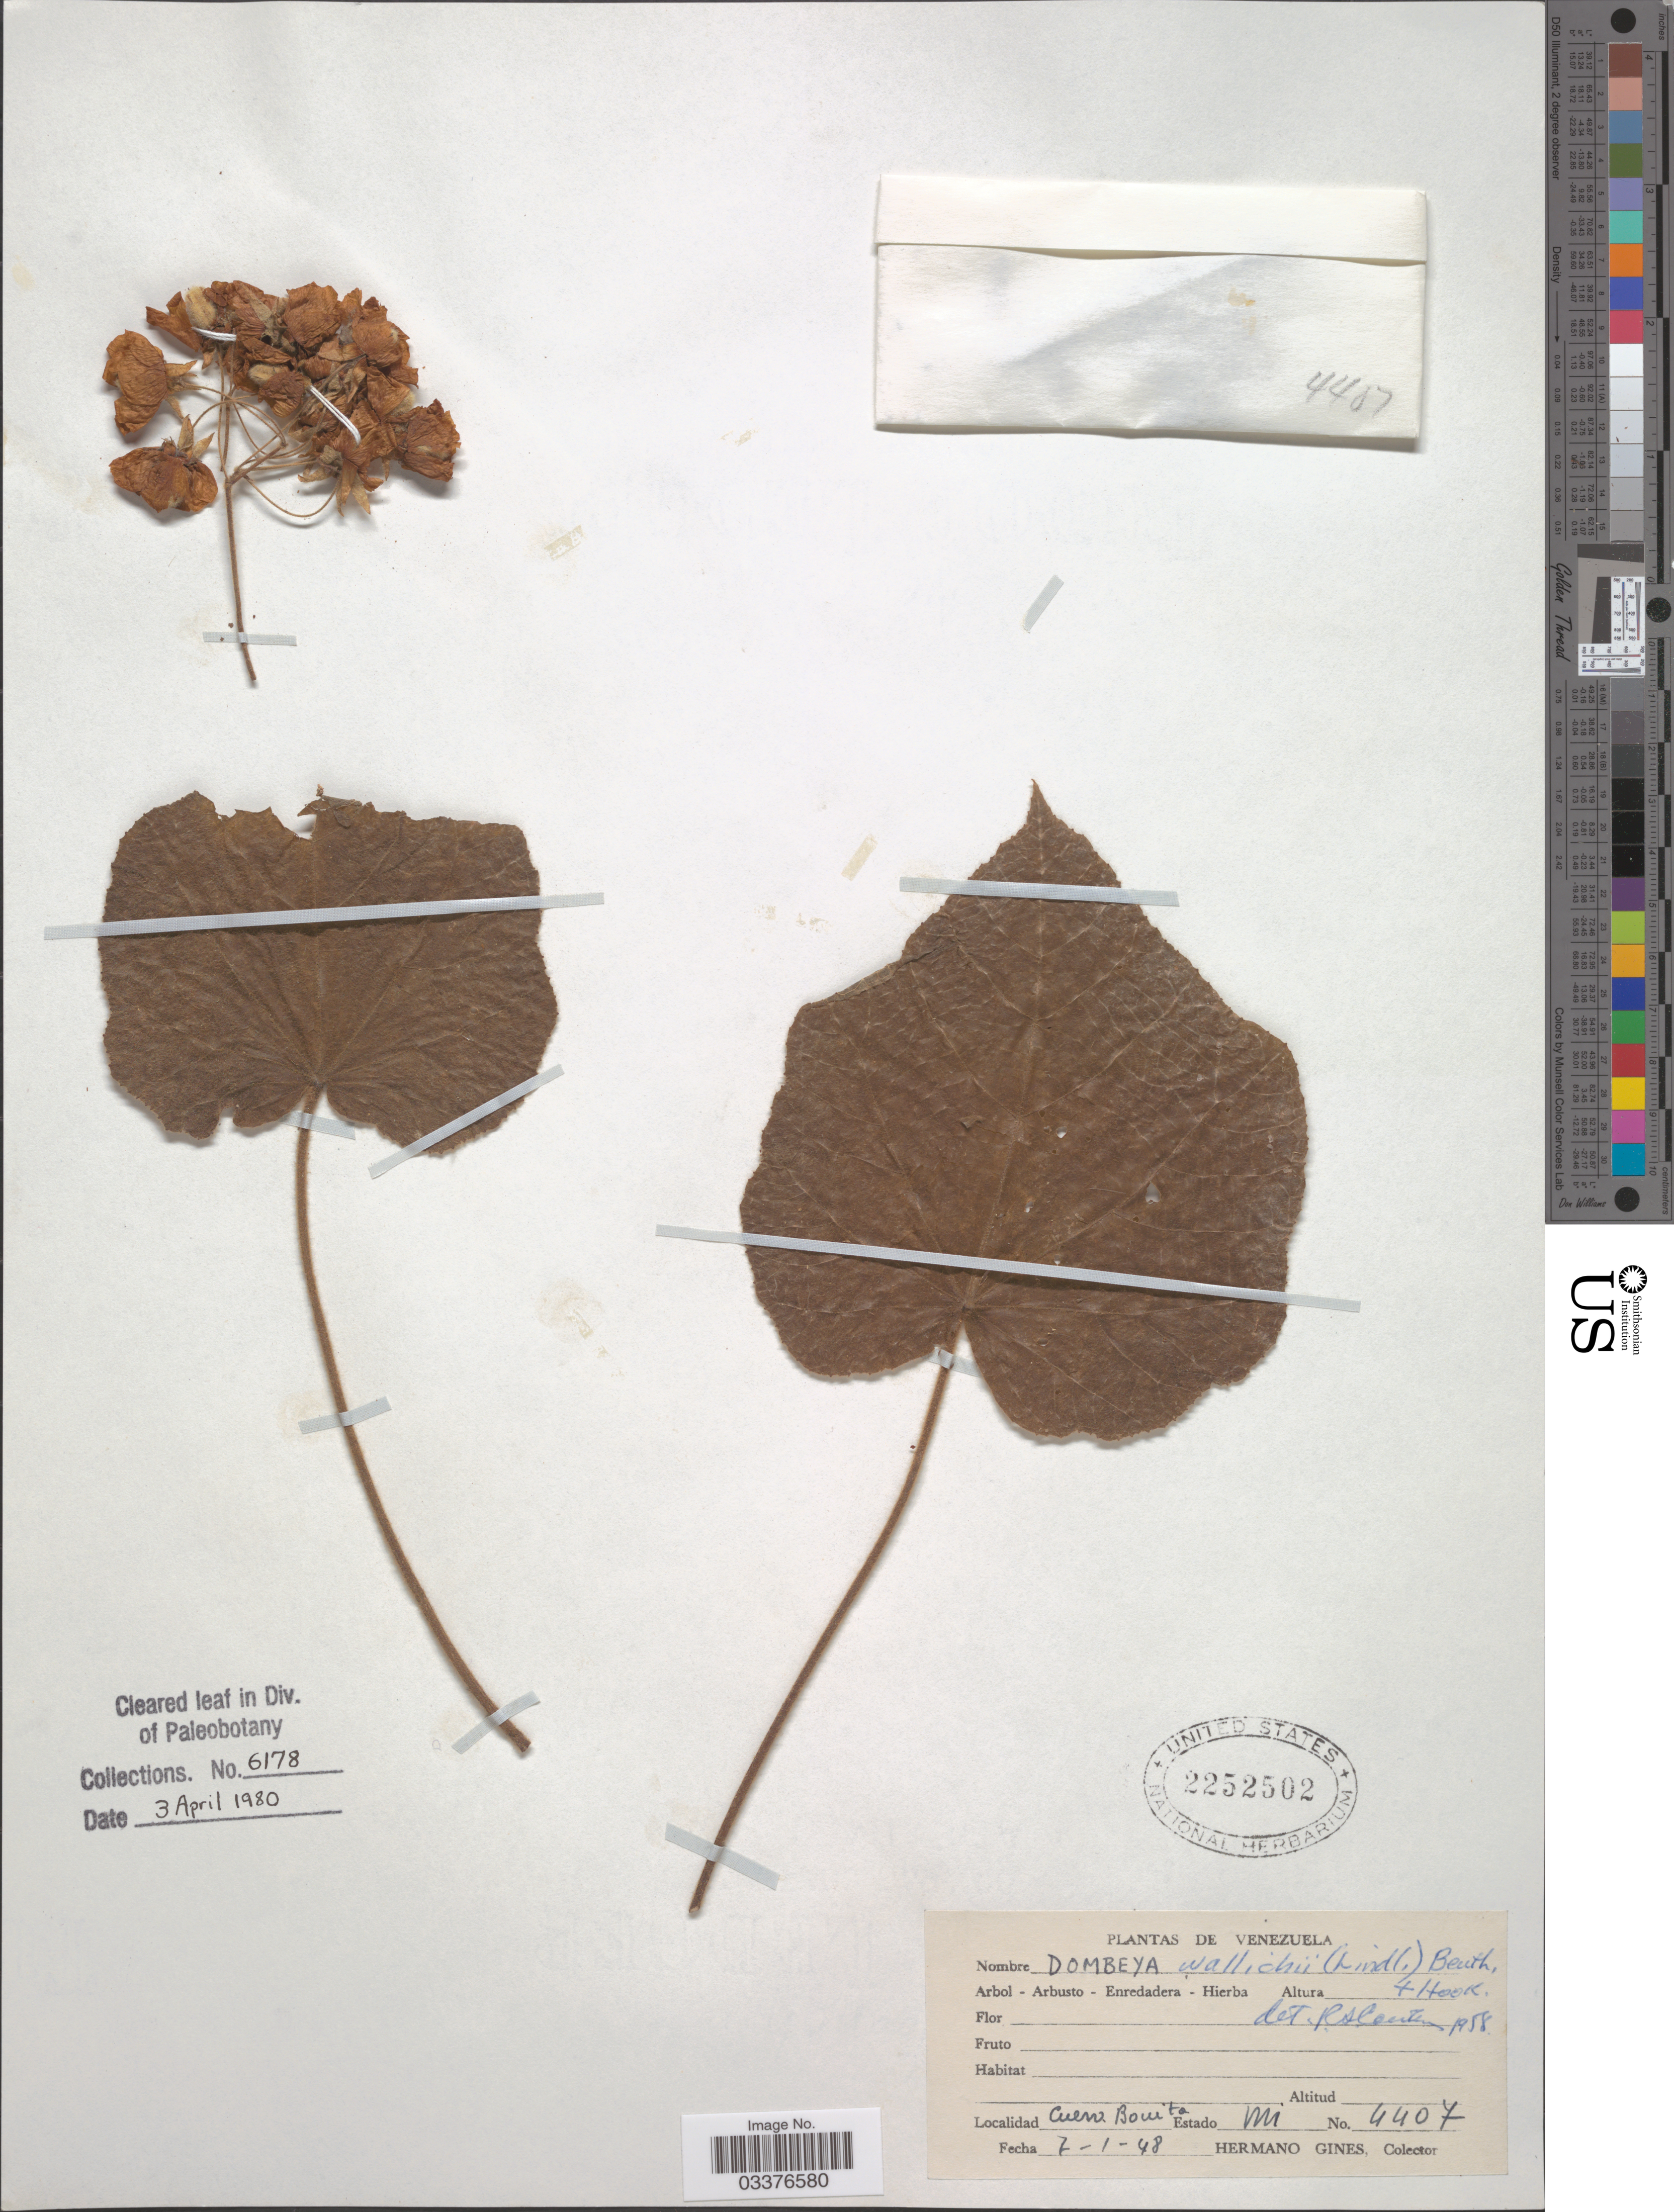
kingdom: Plantae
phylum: Tracheophyta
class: Magnoliopsida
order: Malvales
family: Malvaceae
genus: Dombeya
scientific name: Dombeya wallichii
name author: (Lindl.) Baill.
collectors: Bro. Gines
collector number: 4407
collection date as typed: Transcribed d/m/y: 7/1/48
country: Venezuela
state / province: Miranda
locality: Cuero Bonita.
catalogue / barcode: US 2252502